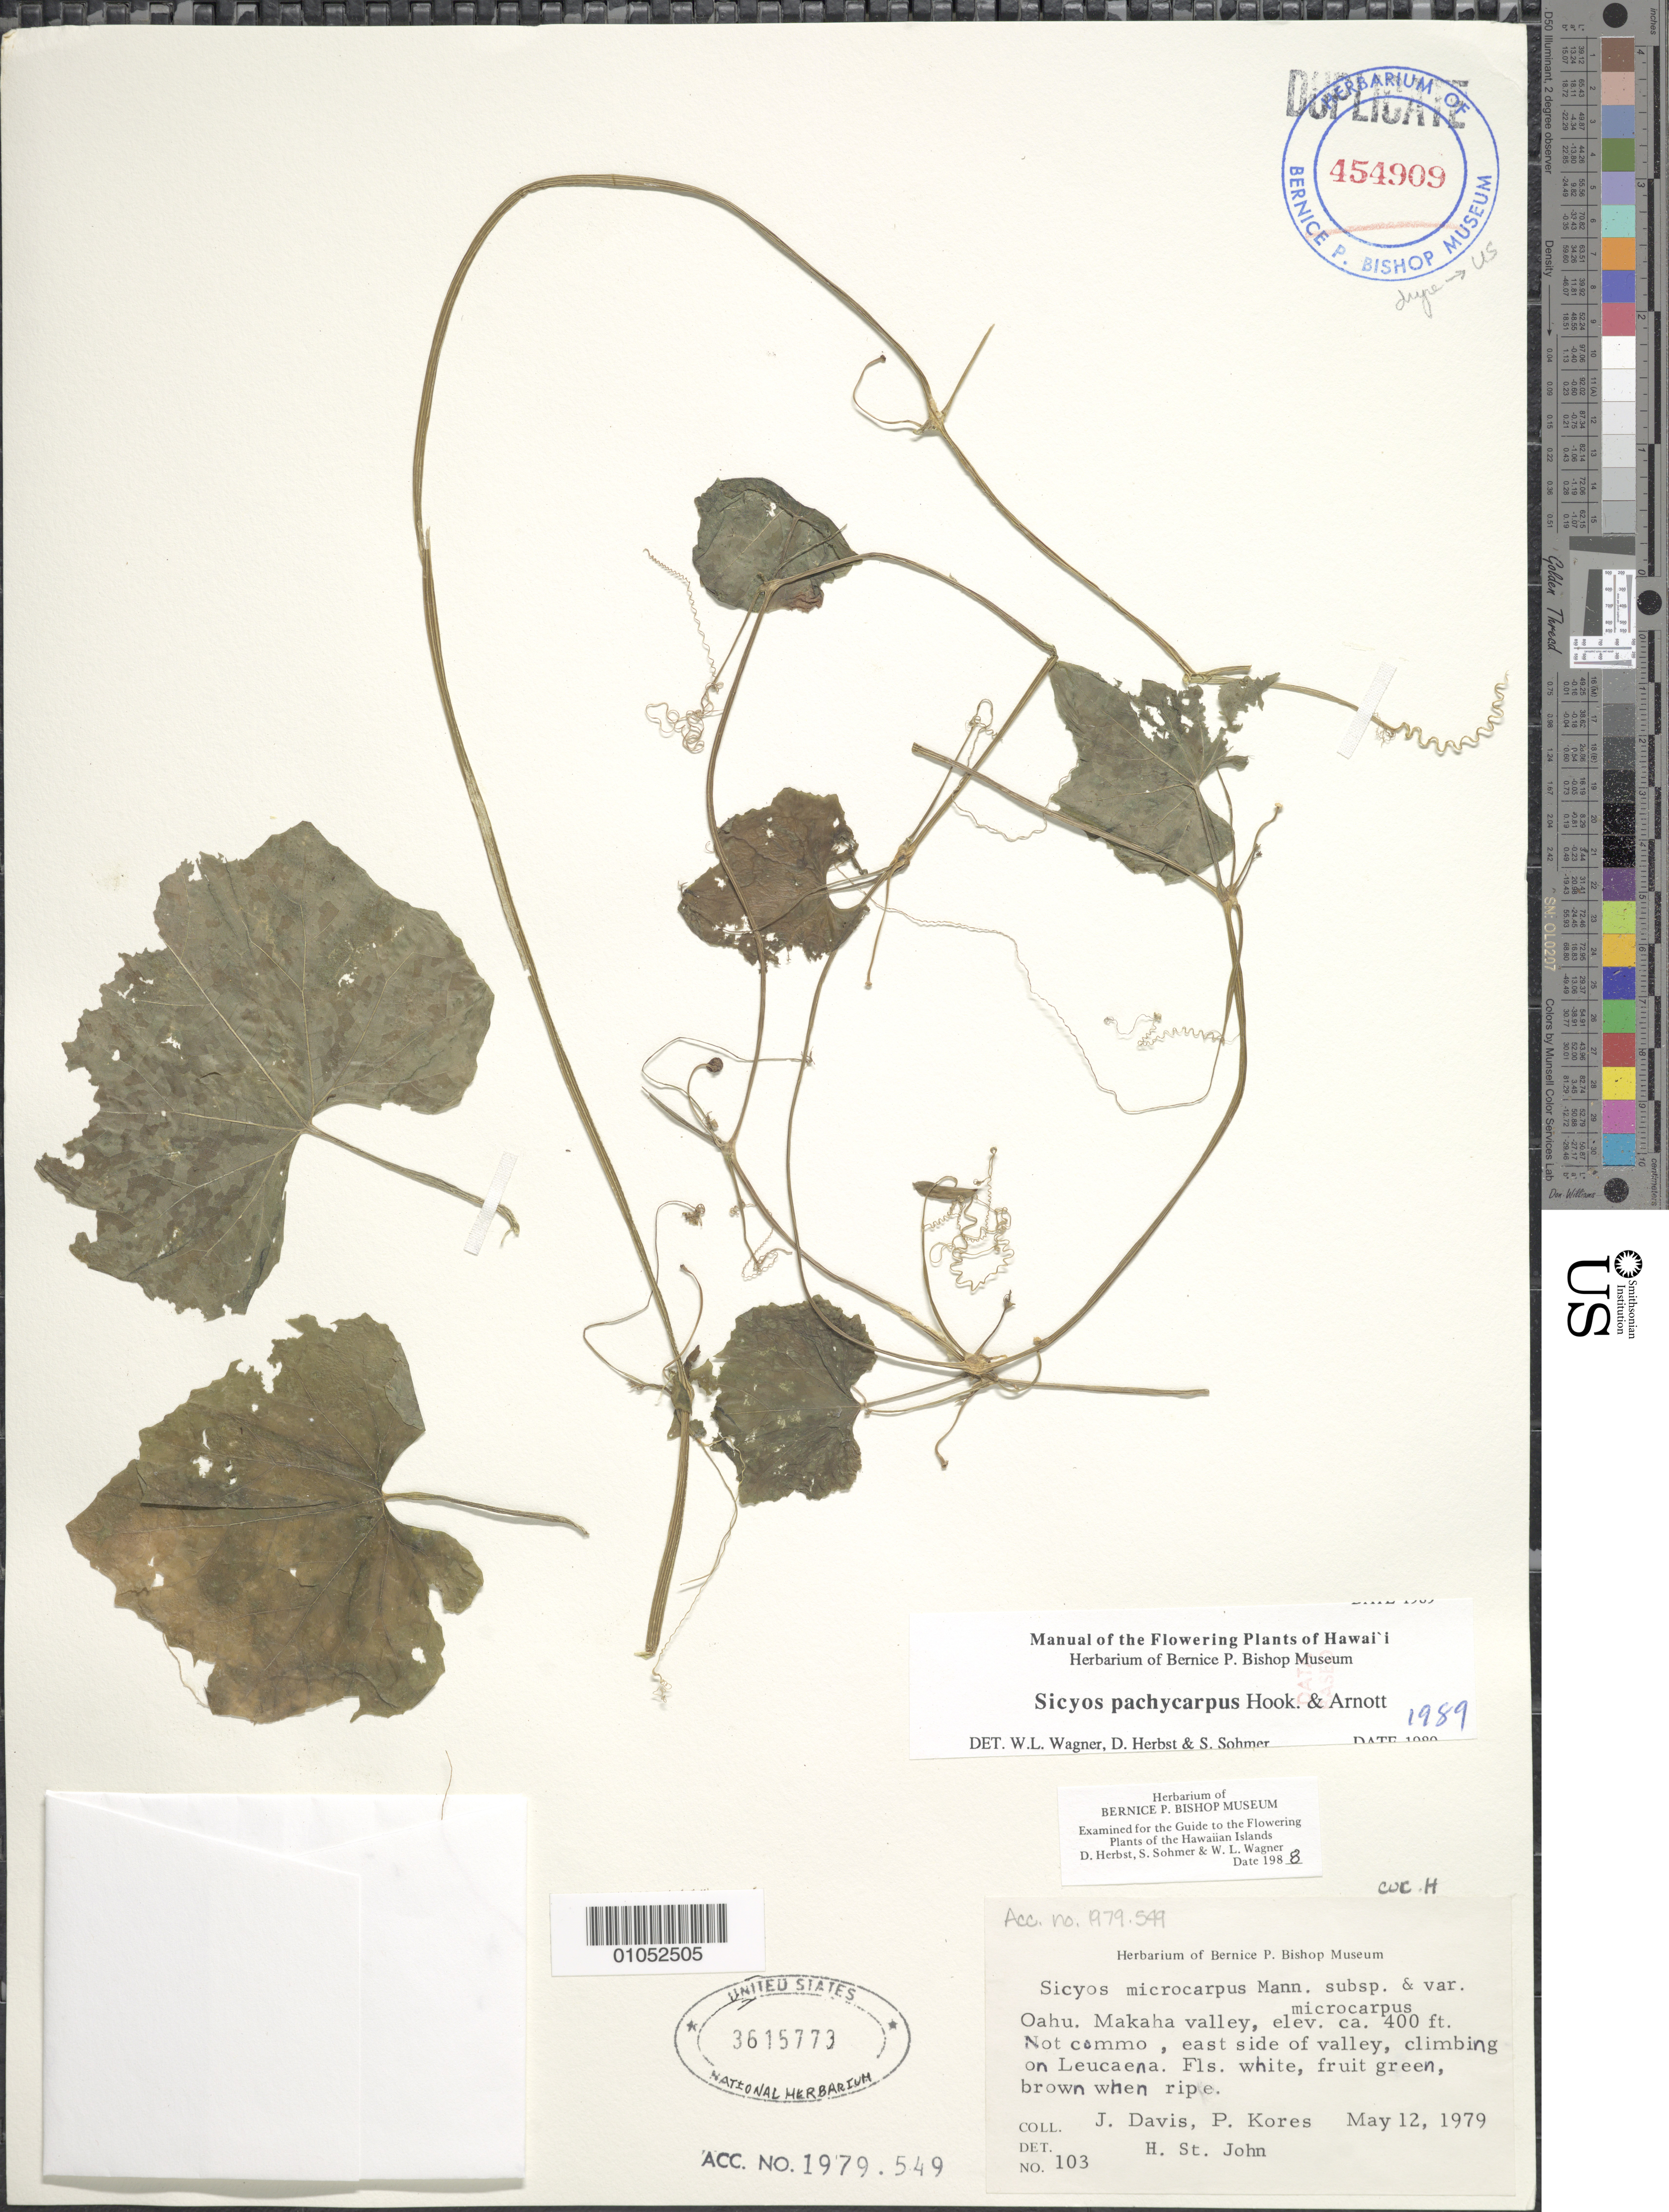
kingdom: Plantae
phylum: Tracheophyta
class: Magnoliopsida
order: Cucurbitales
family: Cucurbitaceae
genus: Sicyos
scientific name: Sicyos pachycarpus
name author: Hook. & Arn.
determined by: Herbst, D. R.; Sohmer, S. H.; Wagner, W. L.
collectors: J. Davis & P. Kores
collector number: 103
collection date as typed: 12 May 1979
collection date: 1979-05-12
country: United States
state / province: Hawaii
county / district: Honolulu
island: Oahu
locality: Makaha Valley, east side of valley.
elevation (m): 122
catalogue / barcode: US 3615773